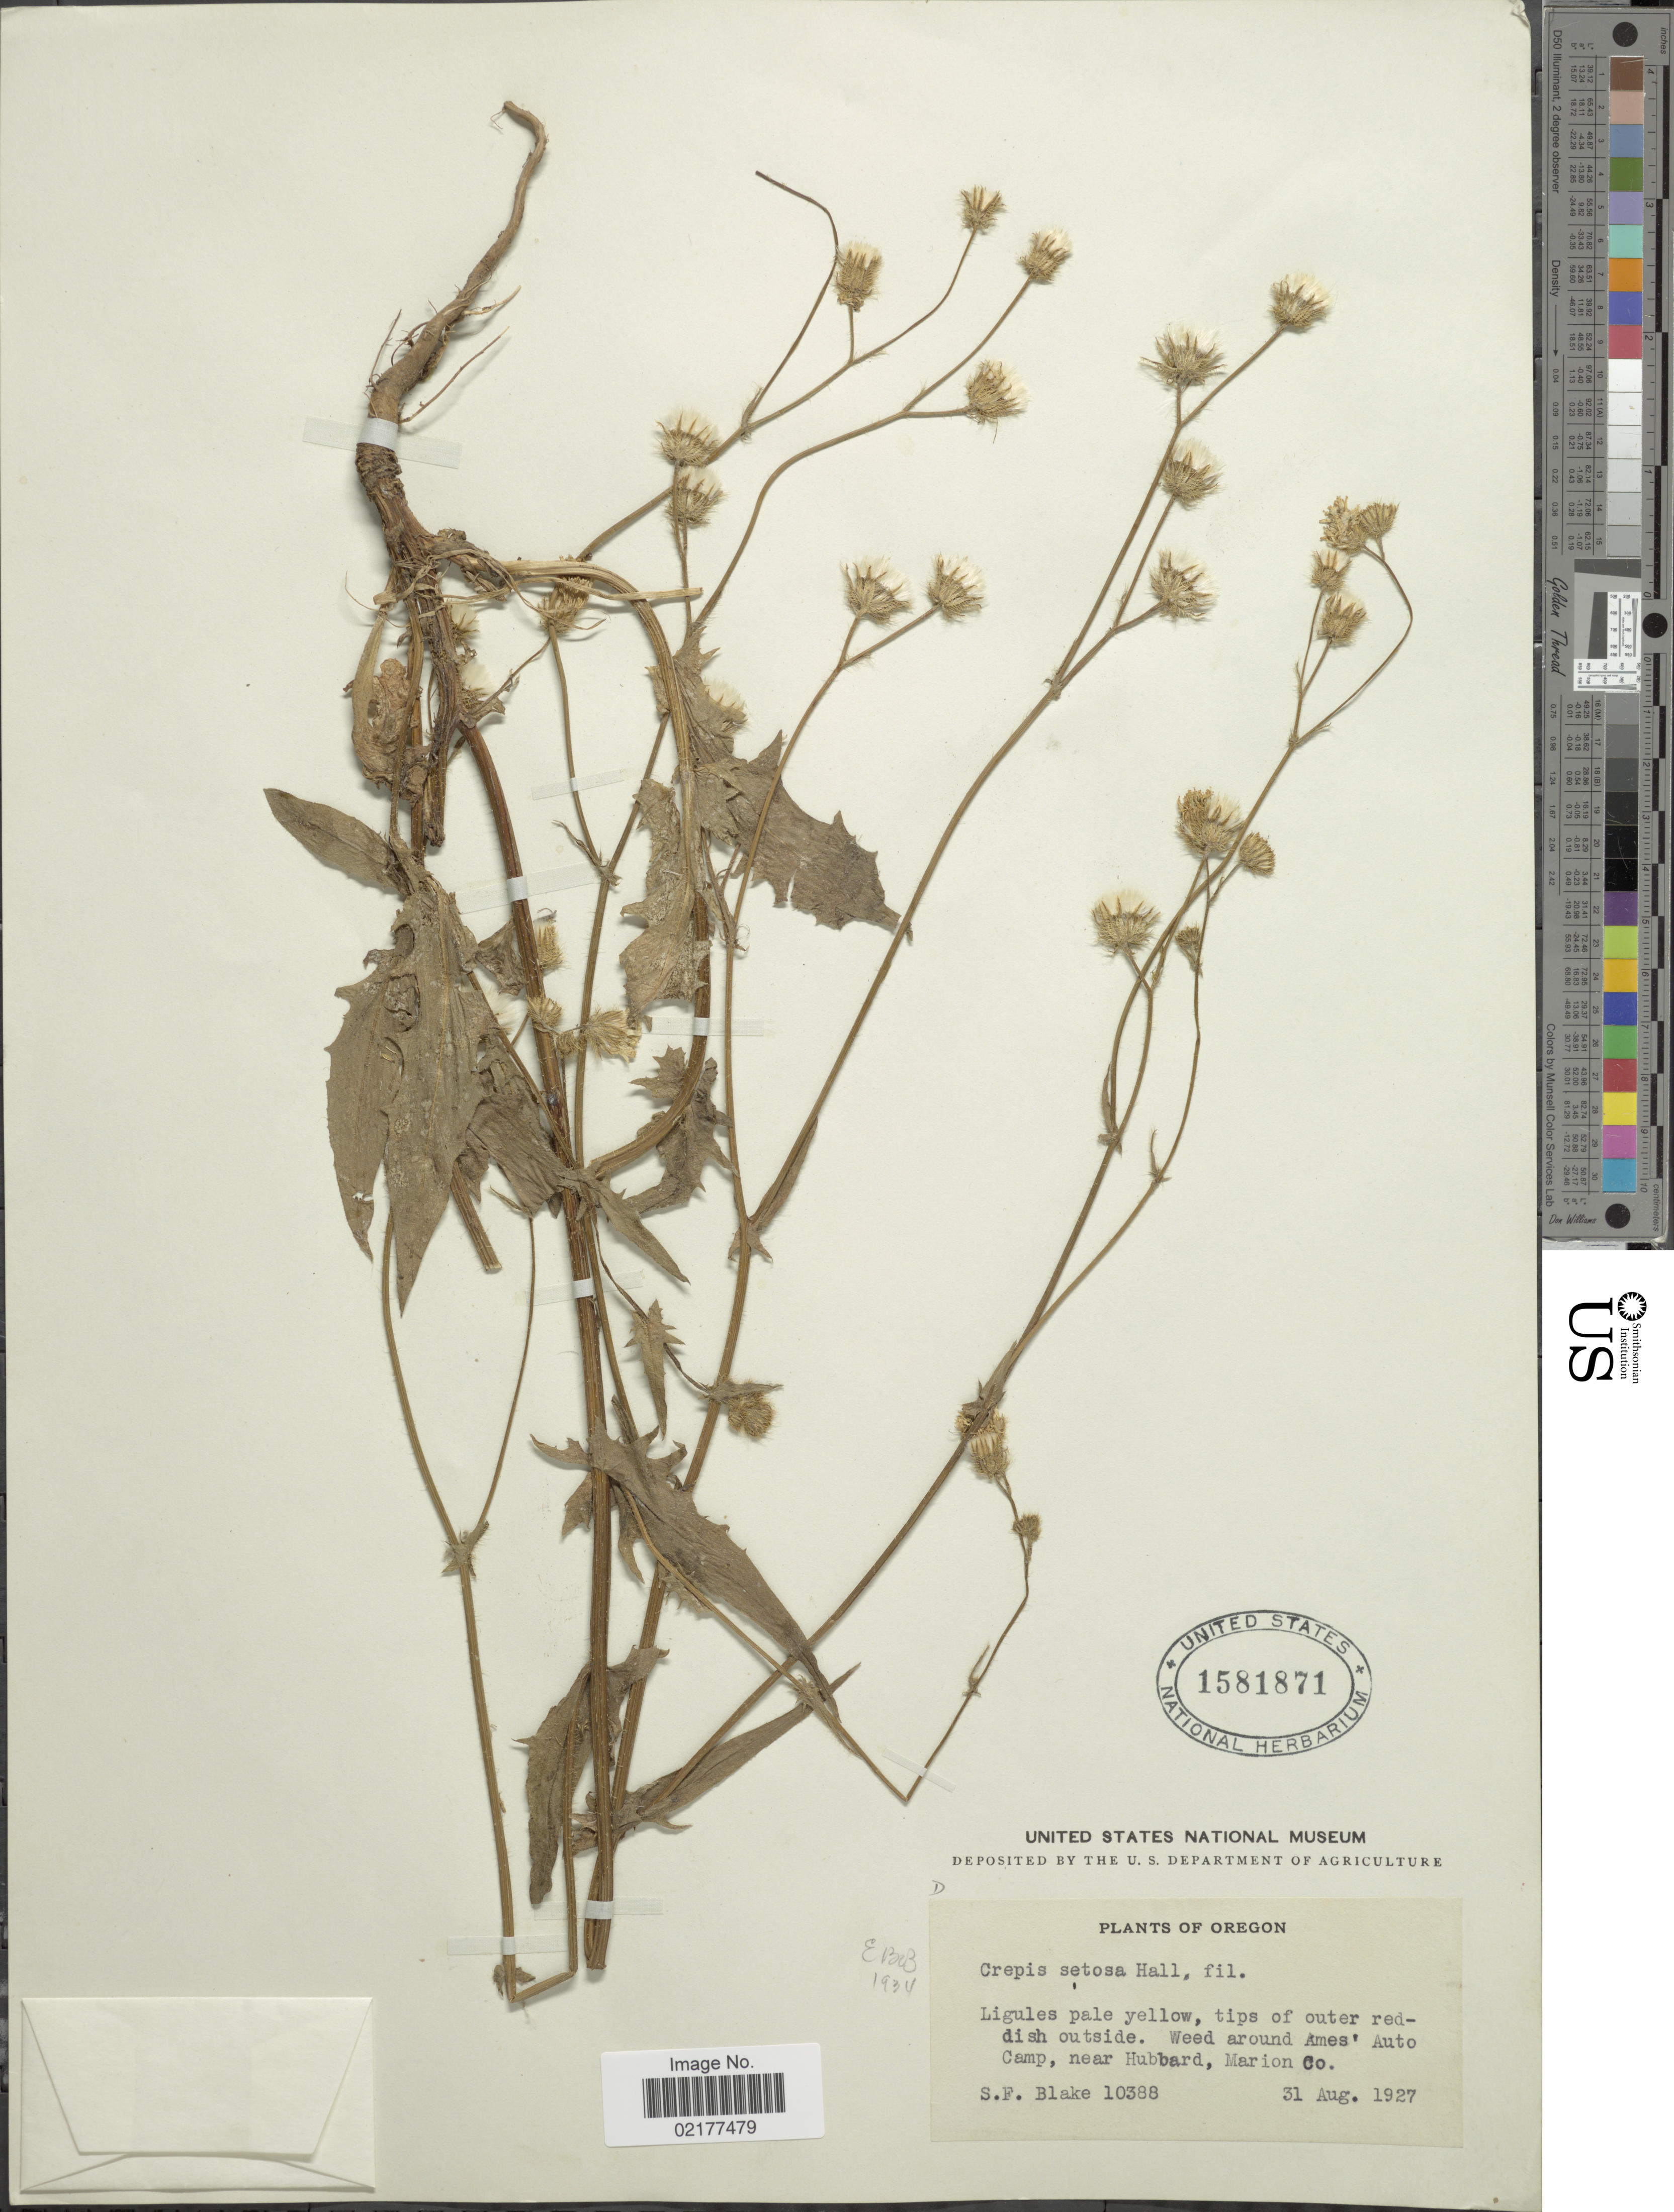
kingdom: Plantae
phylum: Tracheophyta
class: Magnoliopsida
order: Asterales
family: Asteraceae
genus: Crepis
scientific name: Crepis setosa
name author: Haller f.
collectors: S. Blake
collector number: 10388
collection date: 1927-08-31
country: United States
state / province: Oregon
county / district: Marion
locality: Ames' Auto Camp, near Hubbard, Marion Co.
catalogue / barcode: US 1581871